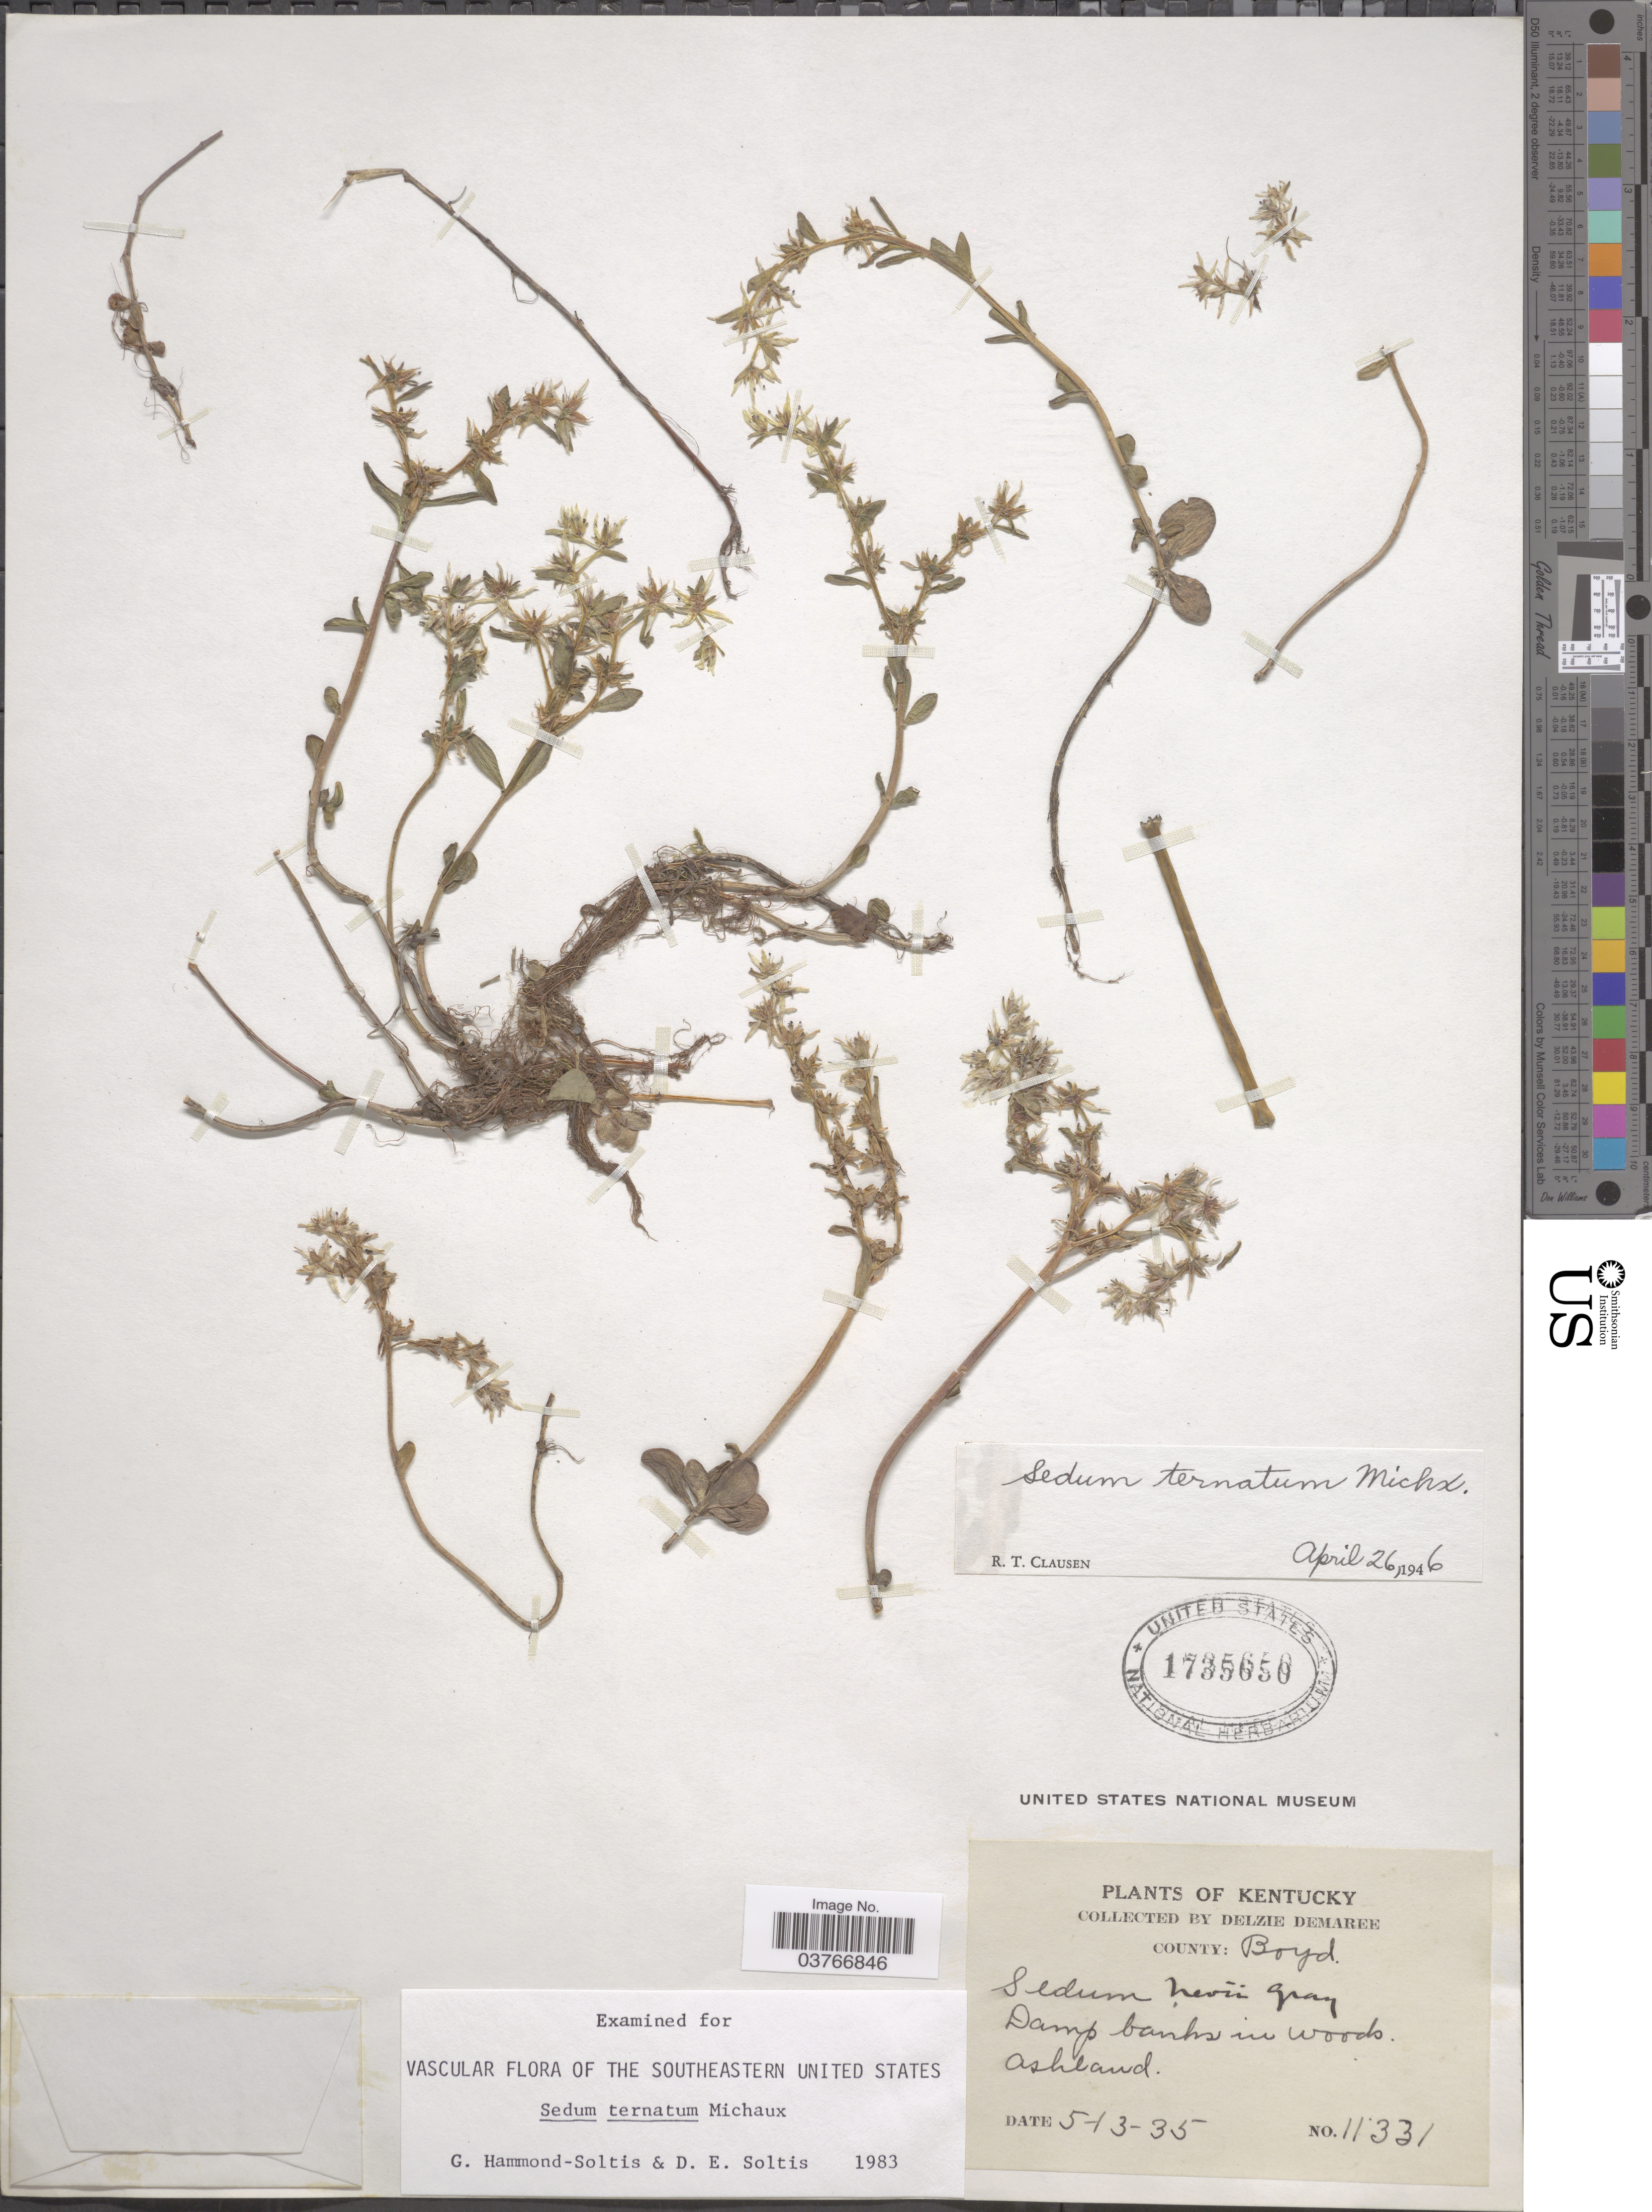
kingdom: Plantae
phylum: Tracheophyta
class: Magnoliopsida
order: Saxifragales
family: Crassulaceae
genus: Sedum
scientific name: Sedum ternatum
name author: Michx.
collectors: D. Demaree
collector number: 11331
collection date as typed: Transcribed d/m/y: 13/5/35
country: United States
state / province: Kentucky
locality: County Boyd. Ashland.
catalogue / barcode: US 1735650